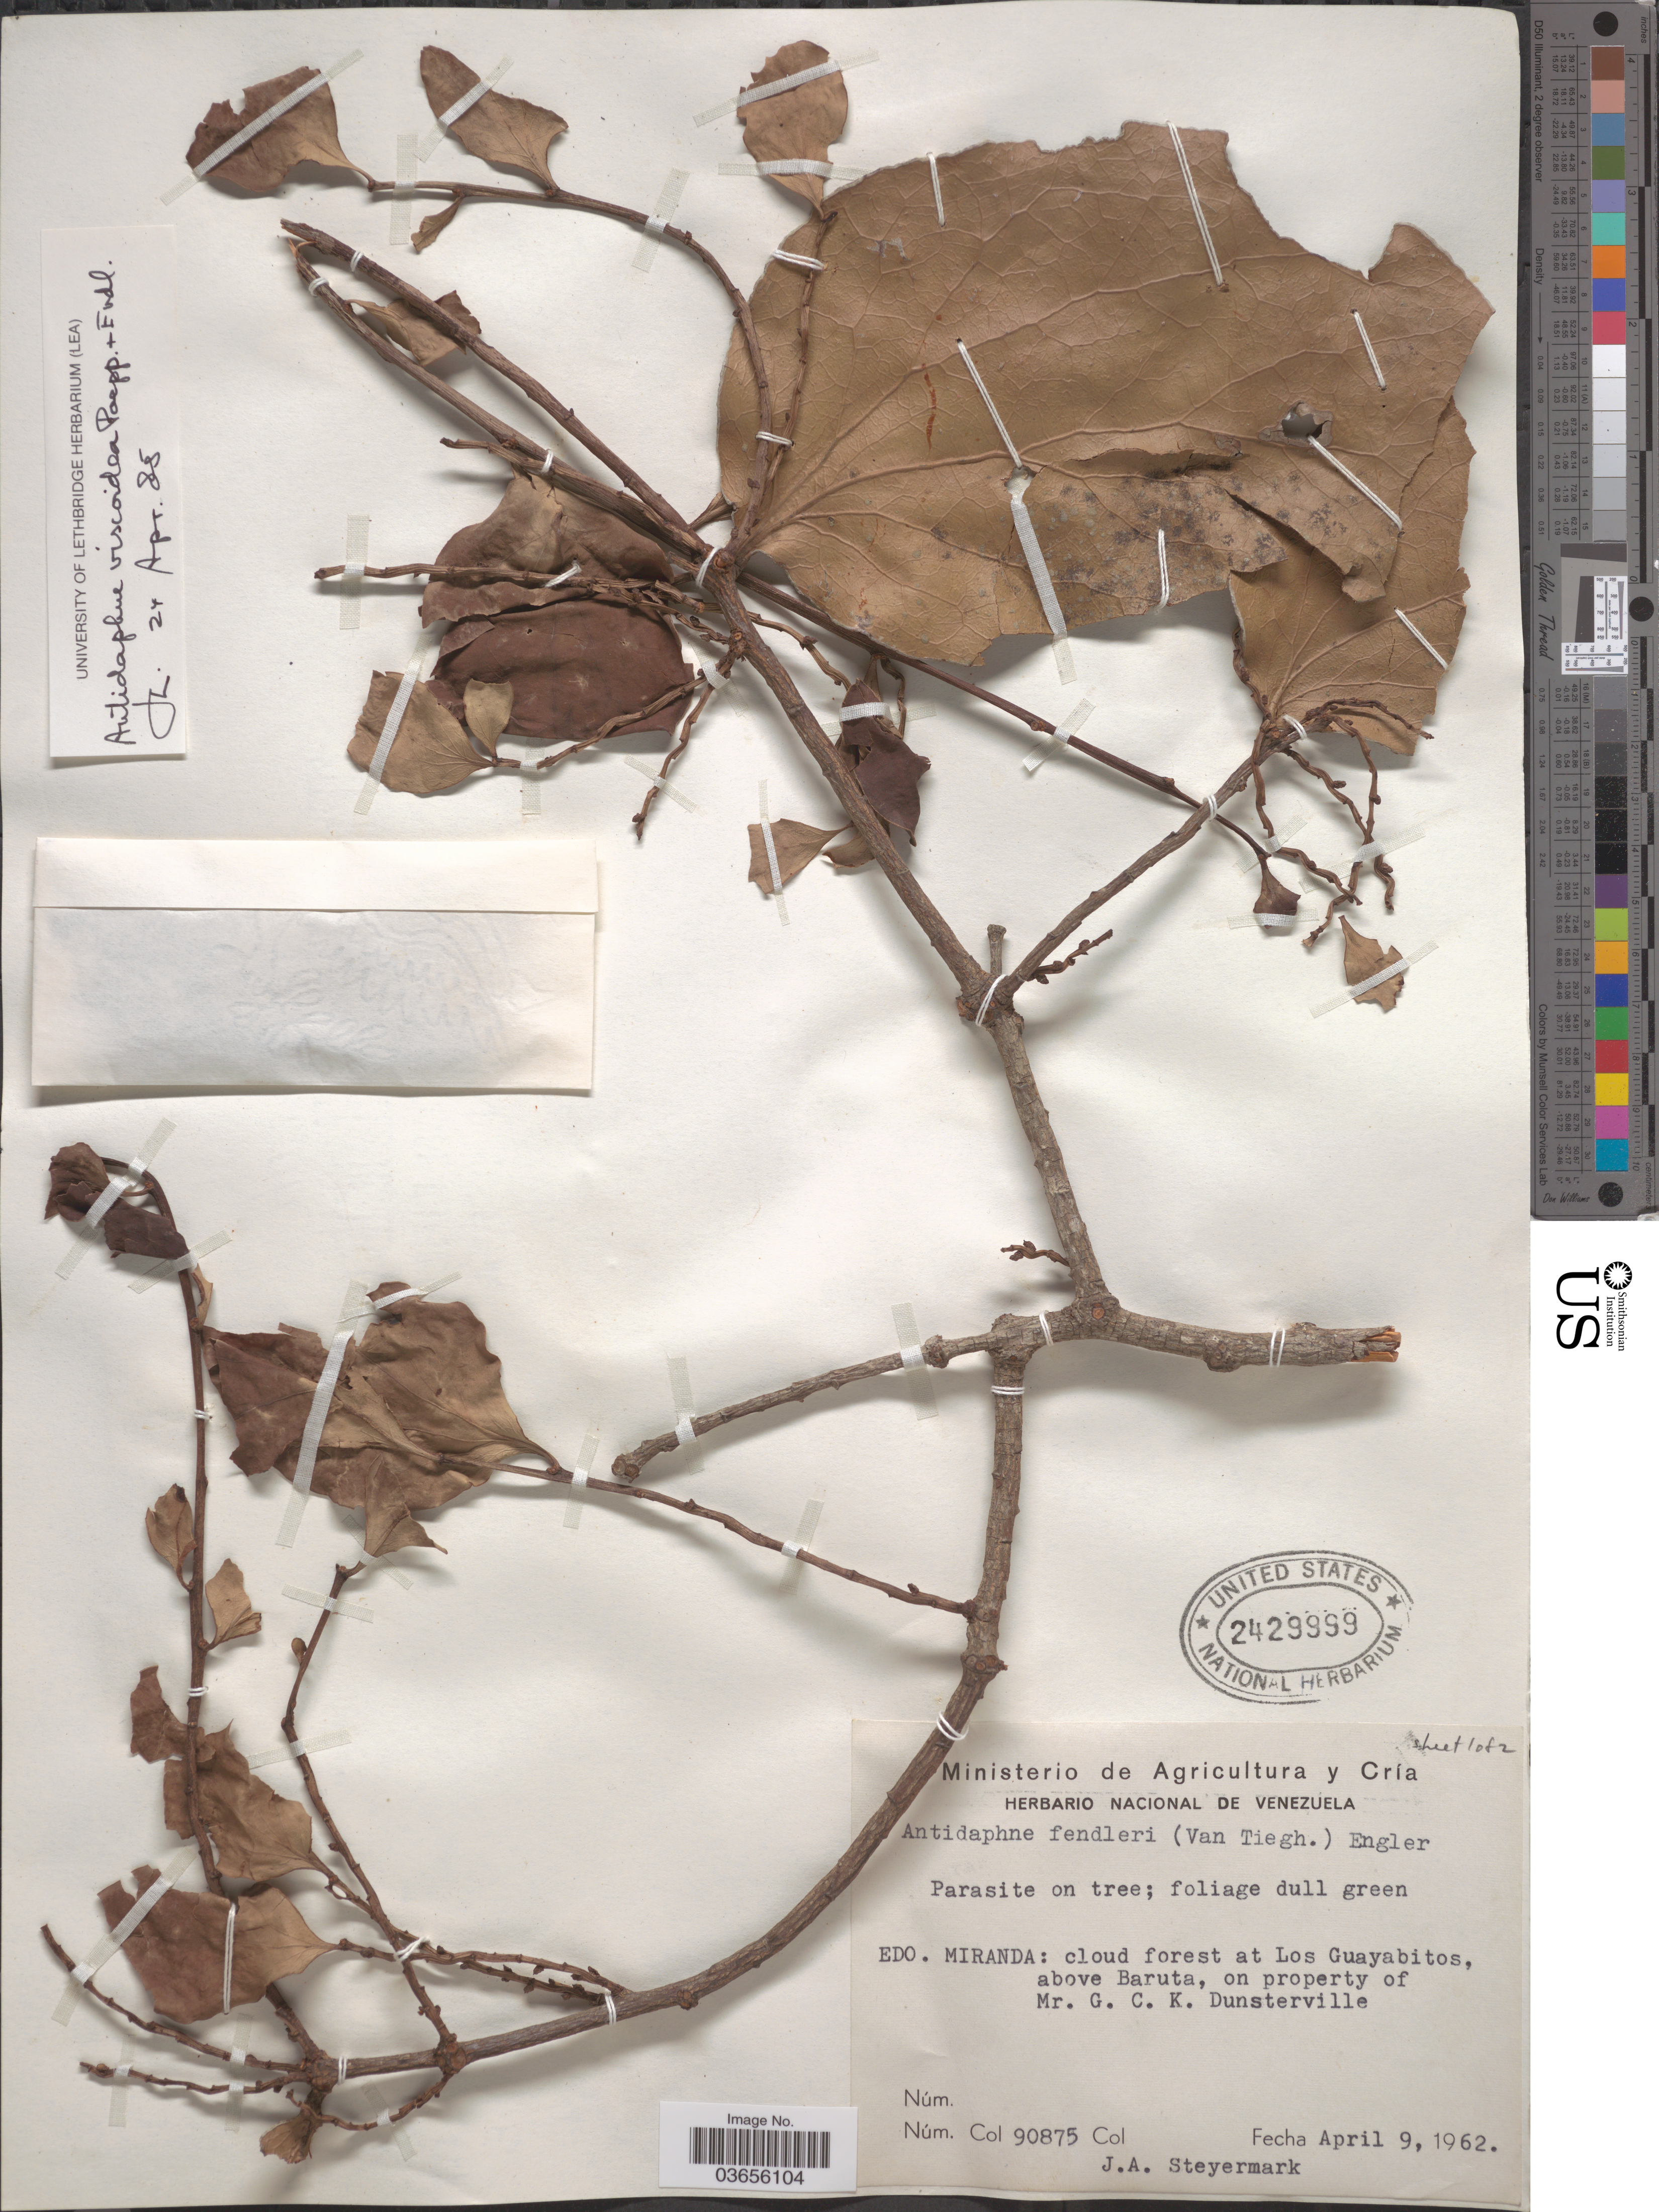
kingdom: Plantae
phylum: Tracheophyta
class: Magnoliopsida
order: Santalales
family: Santalaceae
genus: Antidaphne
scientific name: Antidaphne viscoidea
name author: Poepp. & Endl.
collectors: J. Steyermark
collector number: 90875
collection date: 1962-04-09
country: Venezuela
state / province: Miranda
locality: Cloud forest at Los Guayabitos, above Baruta, on property of Mr. G. C. K. Dunsterville.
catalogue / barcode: US 2429999